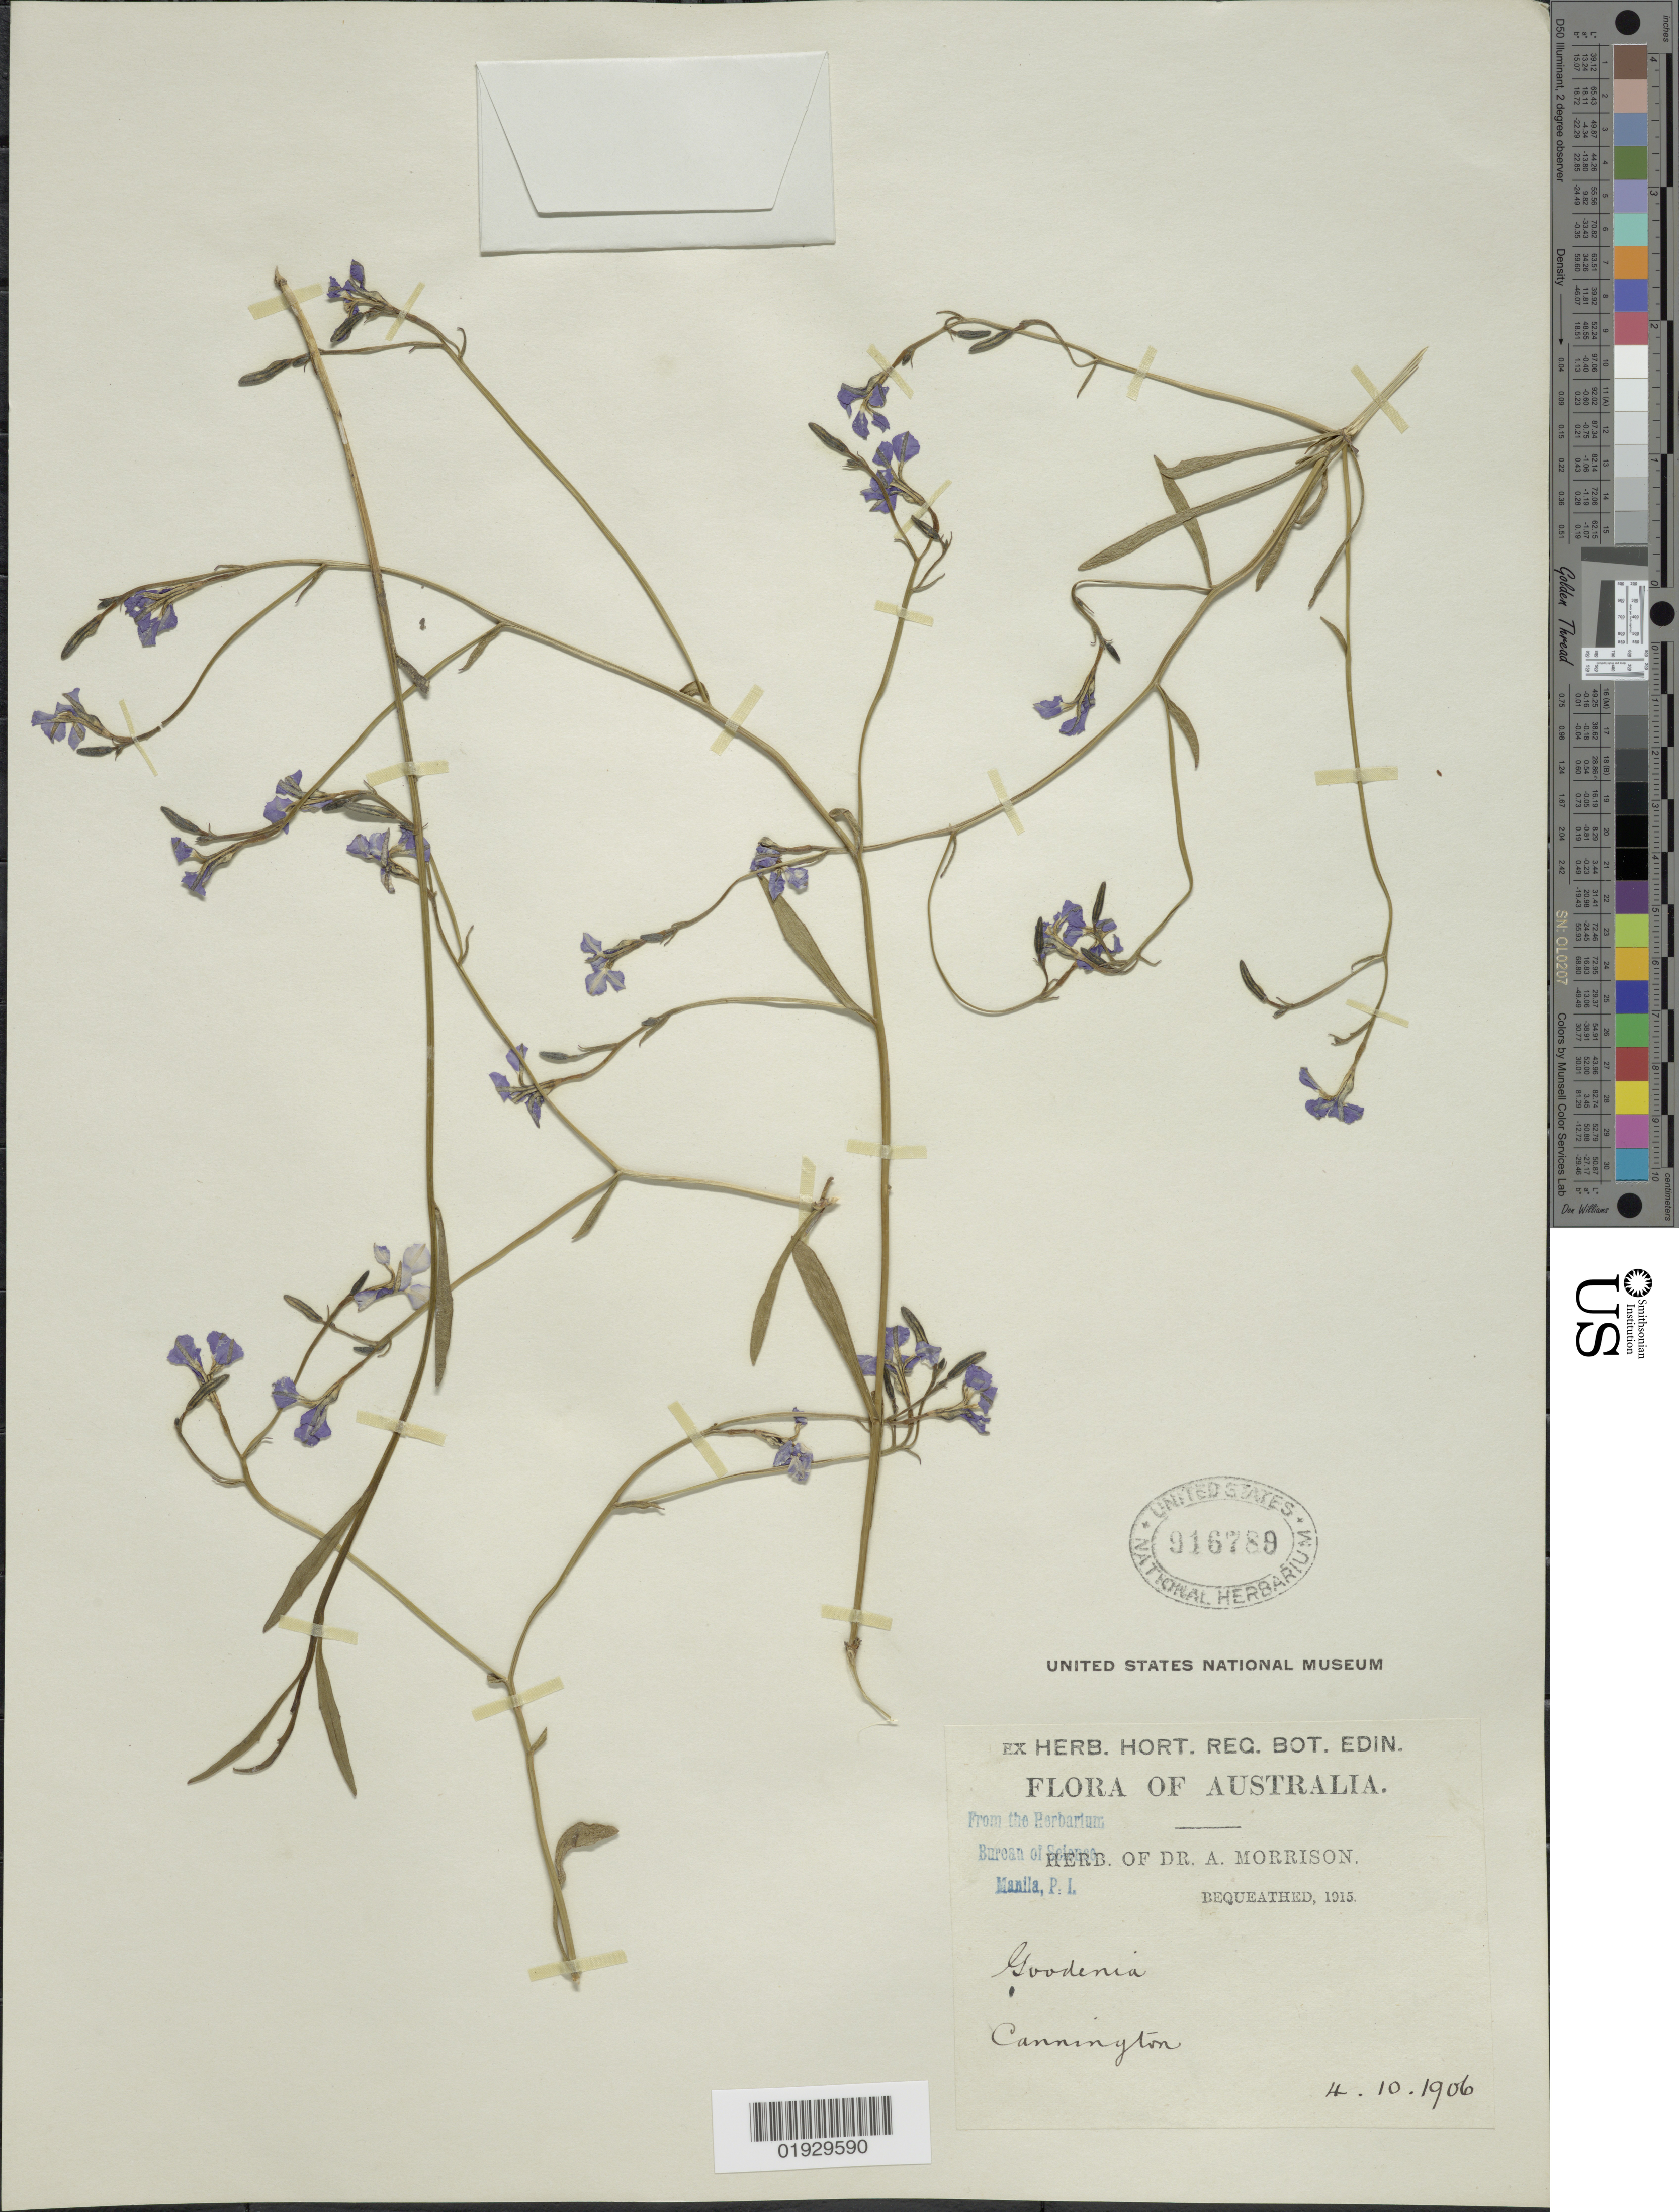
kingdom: Plantae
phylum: Tracheophyta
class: Magnoliopsida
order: Asterales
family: Goodeniaceae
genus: Goodenia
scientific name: Goodenia sp.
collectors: ex herb. Dr. A. Morrison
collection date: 1906-10-04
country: Australia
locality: Cannington.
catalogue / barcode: US 916789